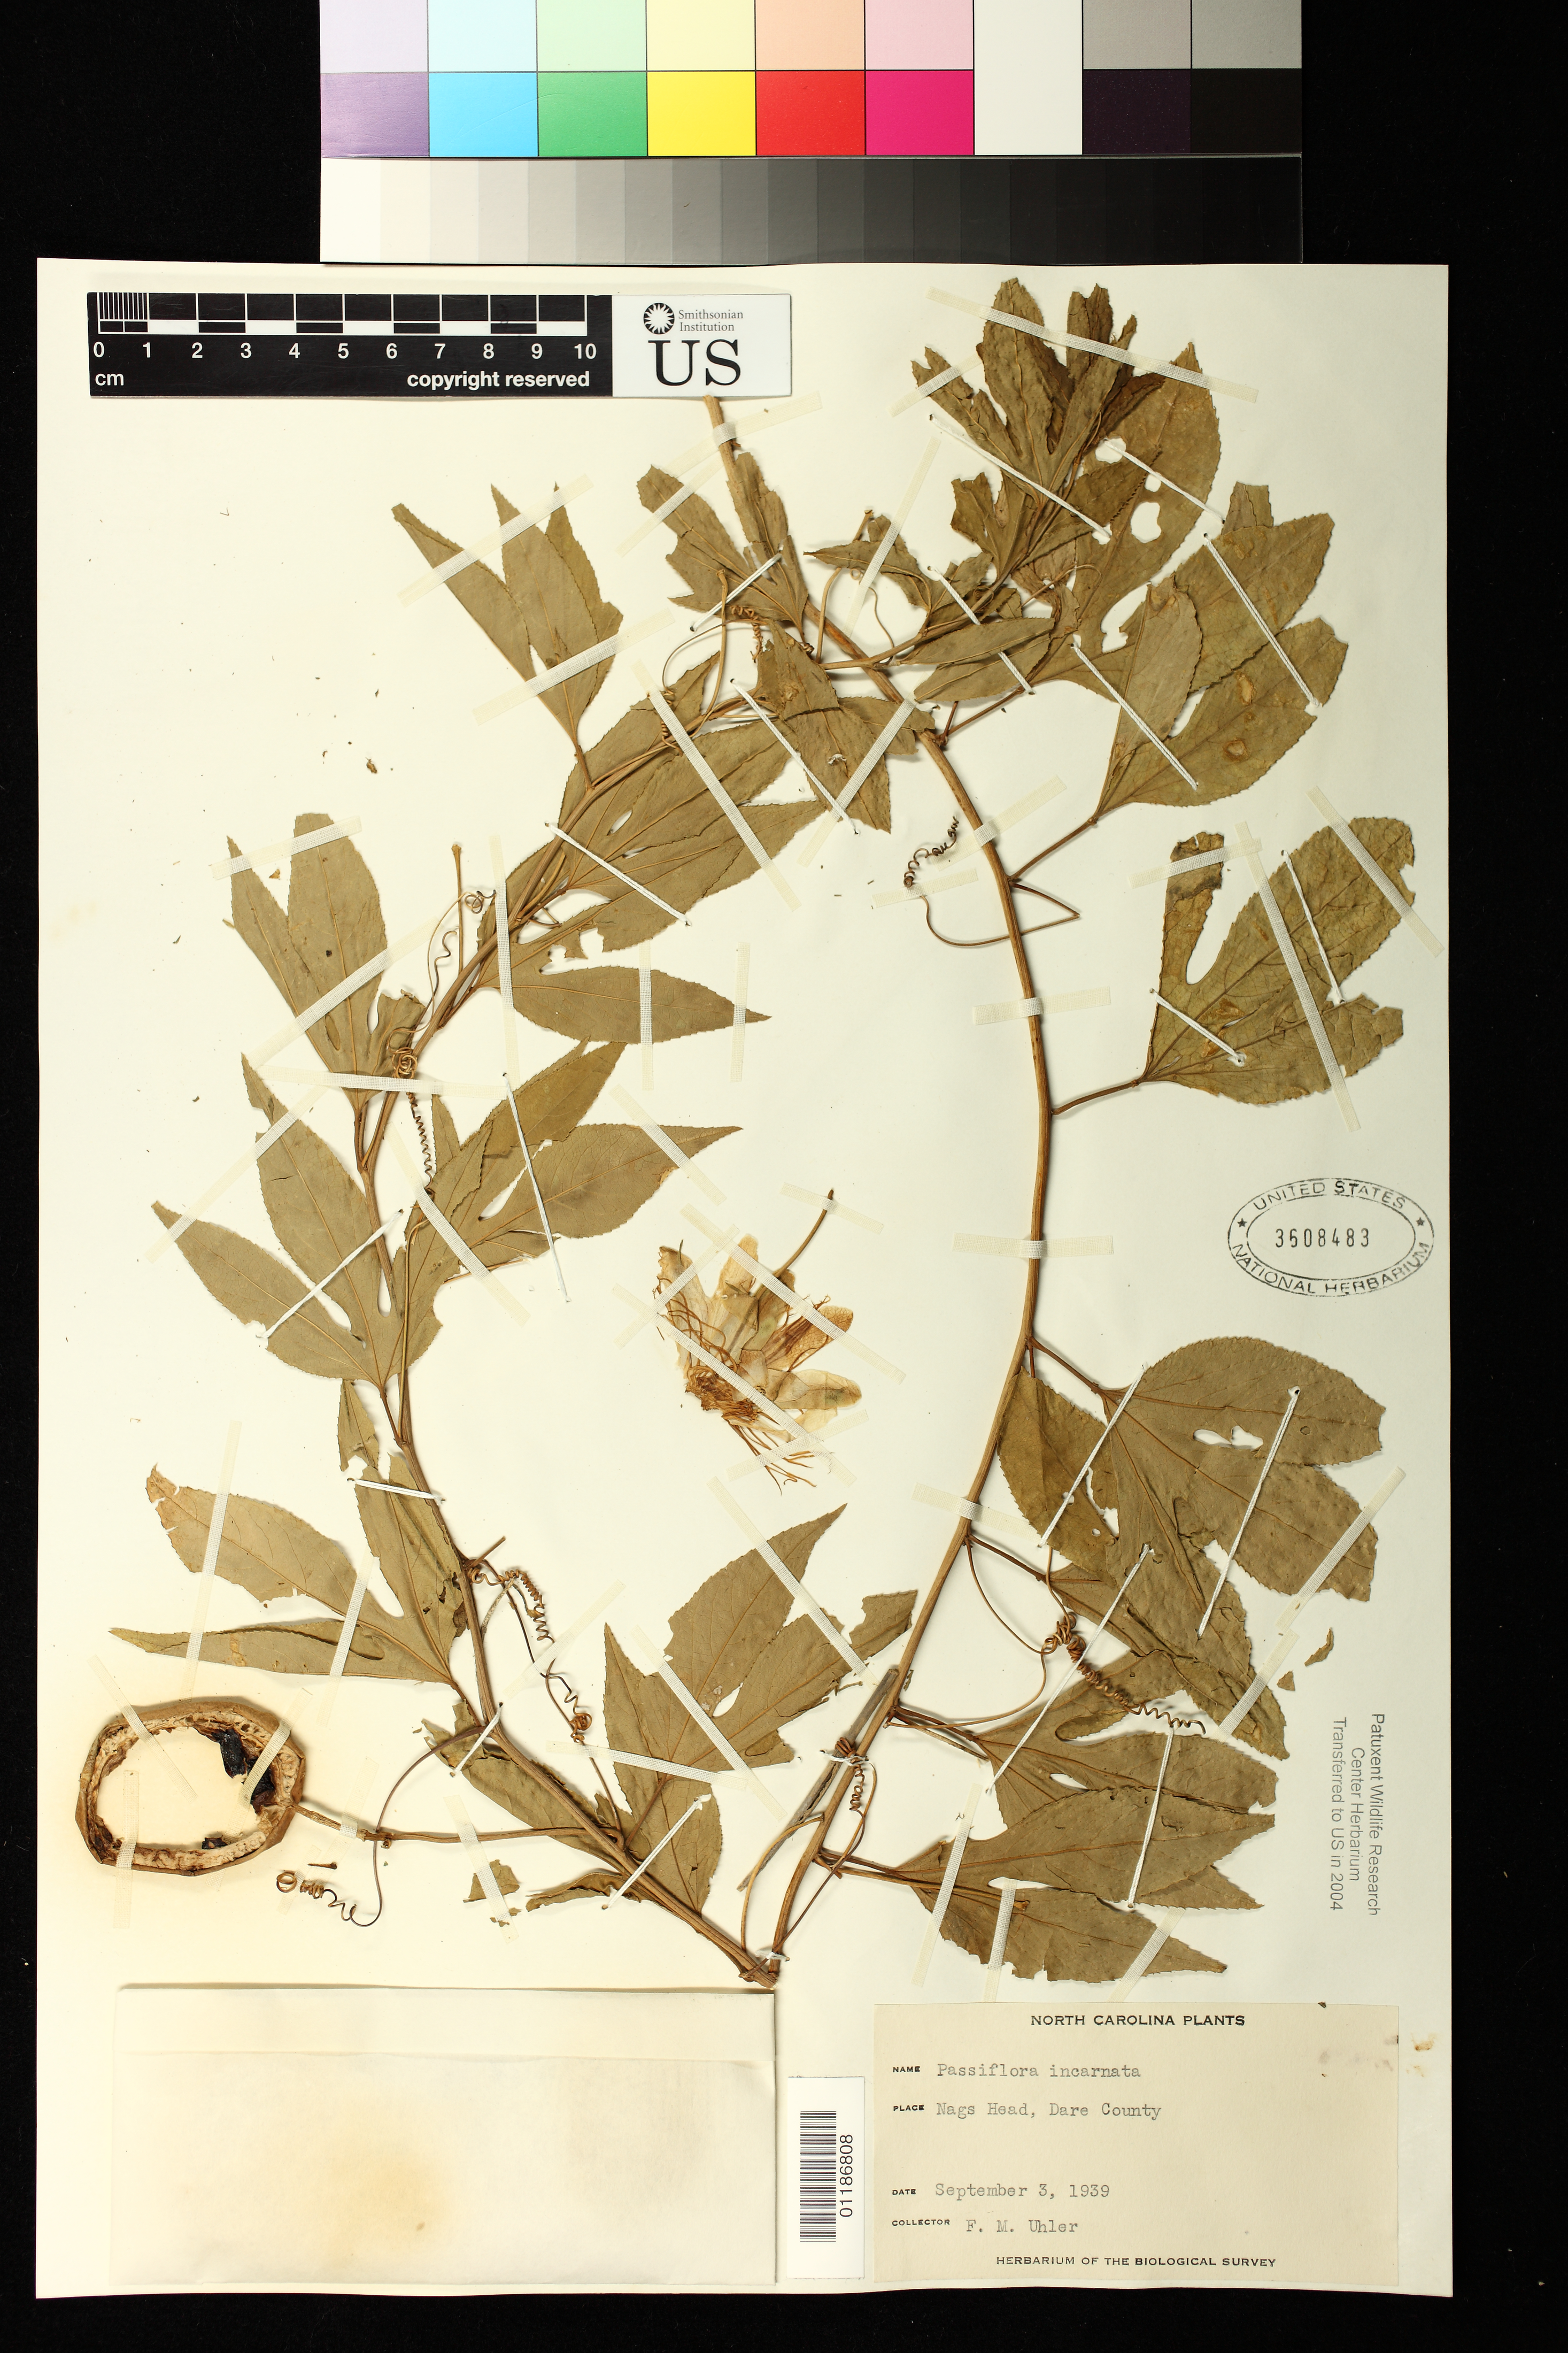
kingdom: Plantae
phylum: Tracheophyta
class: Magnoliopsida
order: Malpighiales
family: Passifloraceae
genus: Passiflora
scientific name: Passiflora incarnata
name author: L.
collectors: F. M. Uhler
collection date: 1939-09-03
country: United States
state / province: North Carolina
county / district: Dare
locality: Nags Head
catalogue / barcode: US 3608483